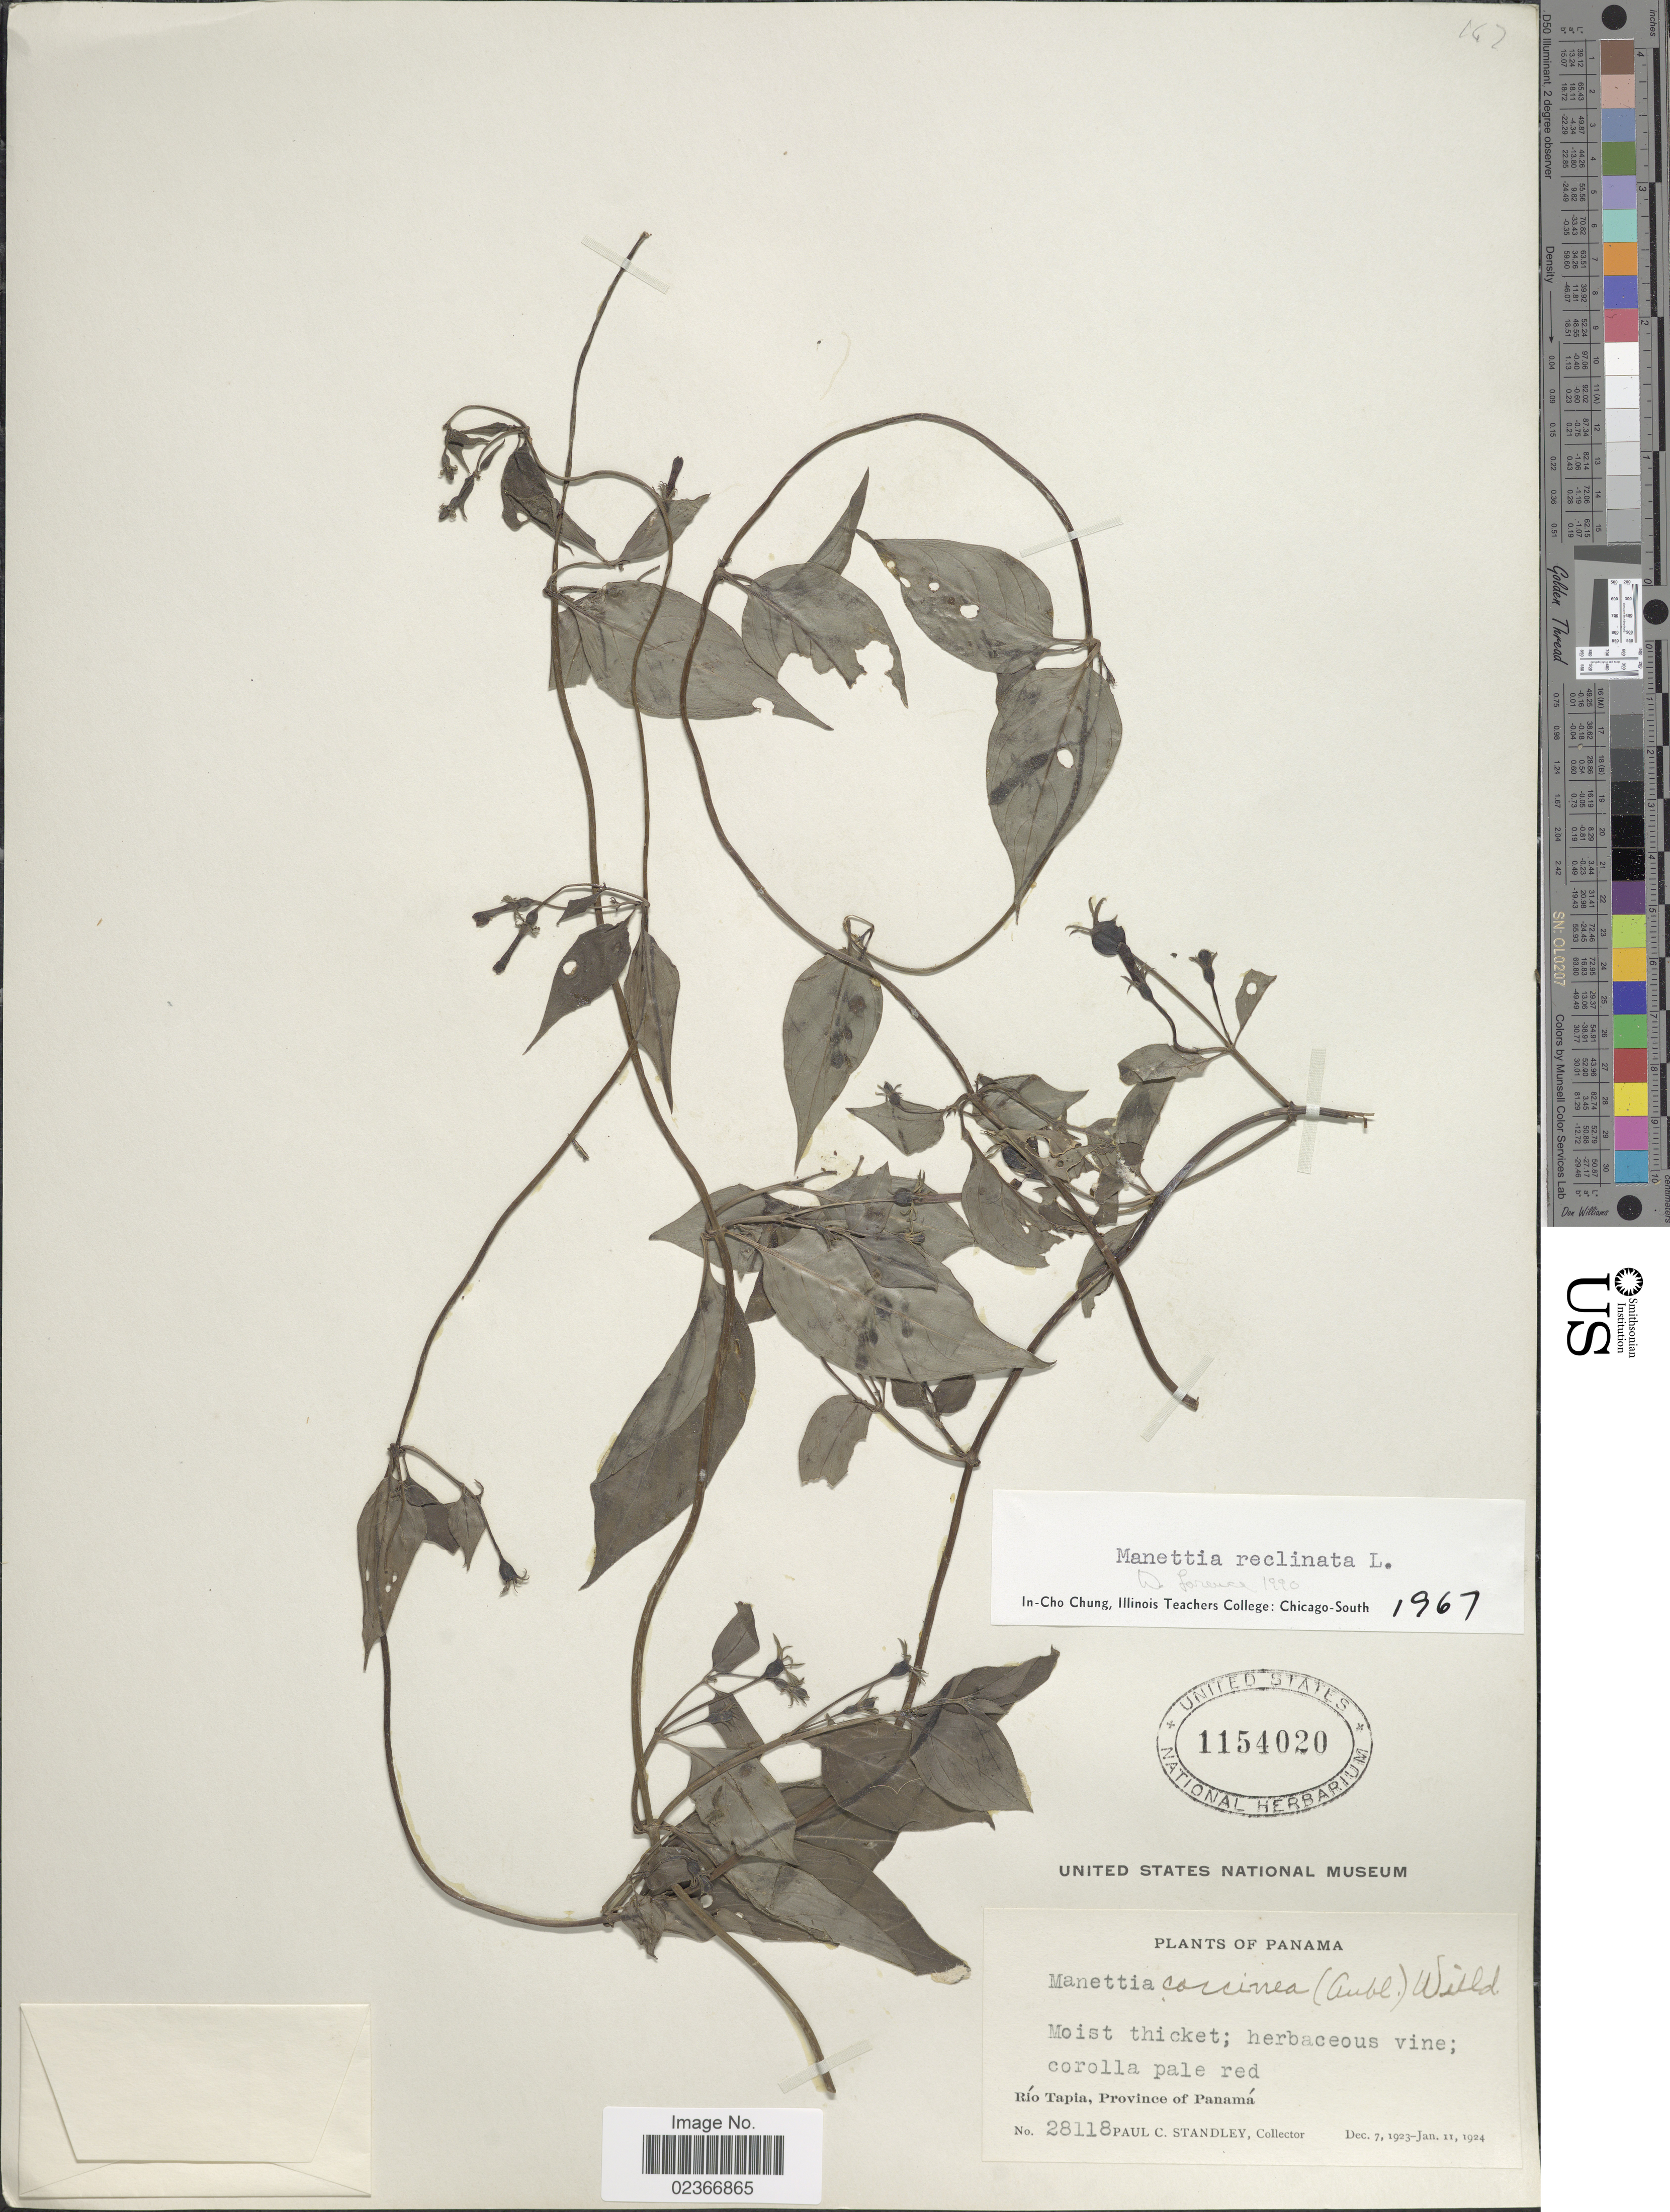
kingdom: Plantae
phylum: Tracheophyta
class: Magnoliopsida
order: Gentianales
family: Rubiaceae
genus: Manettia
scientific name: Manettia reclinata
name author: L.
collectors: P. C. Standley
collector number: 28118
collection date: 1923-12-07/1924-01-11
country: Panama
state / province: Panamá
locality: Rio Tapia, Province of Panama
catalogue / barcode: US 1154020